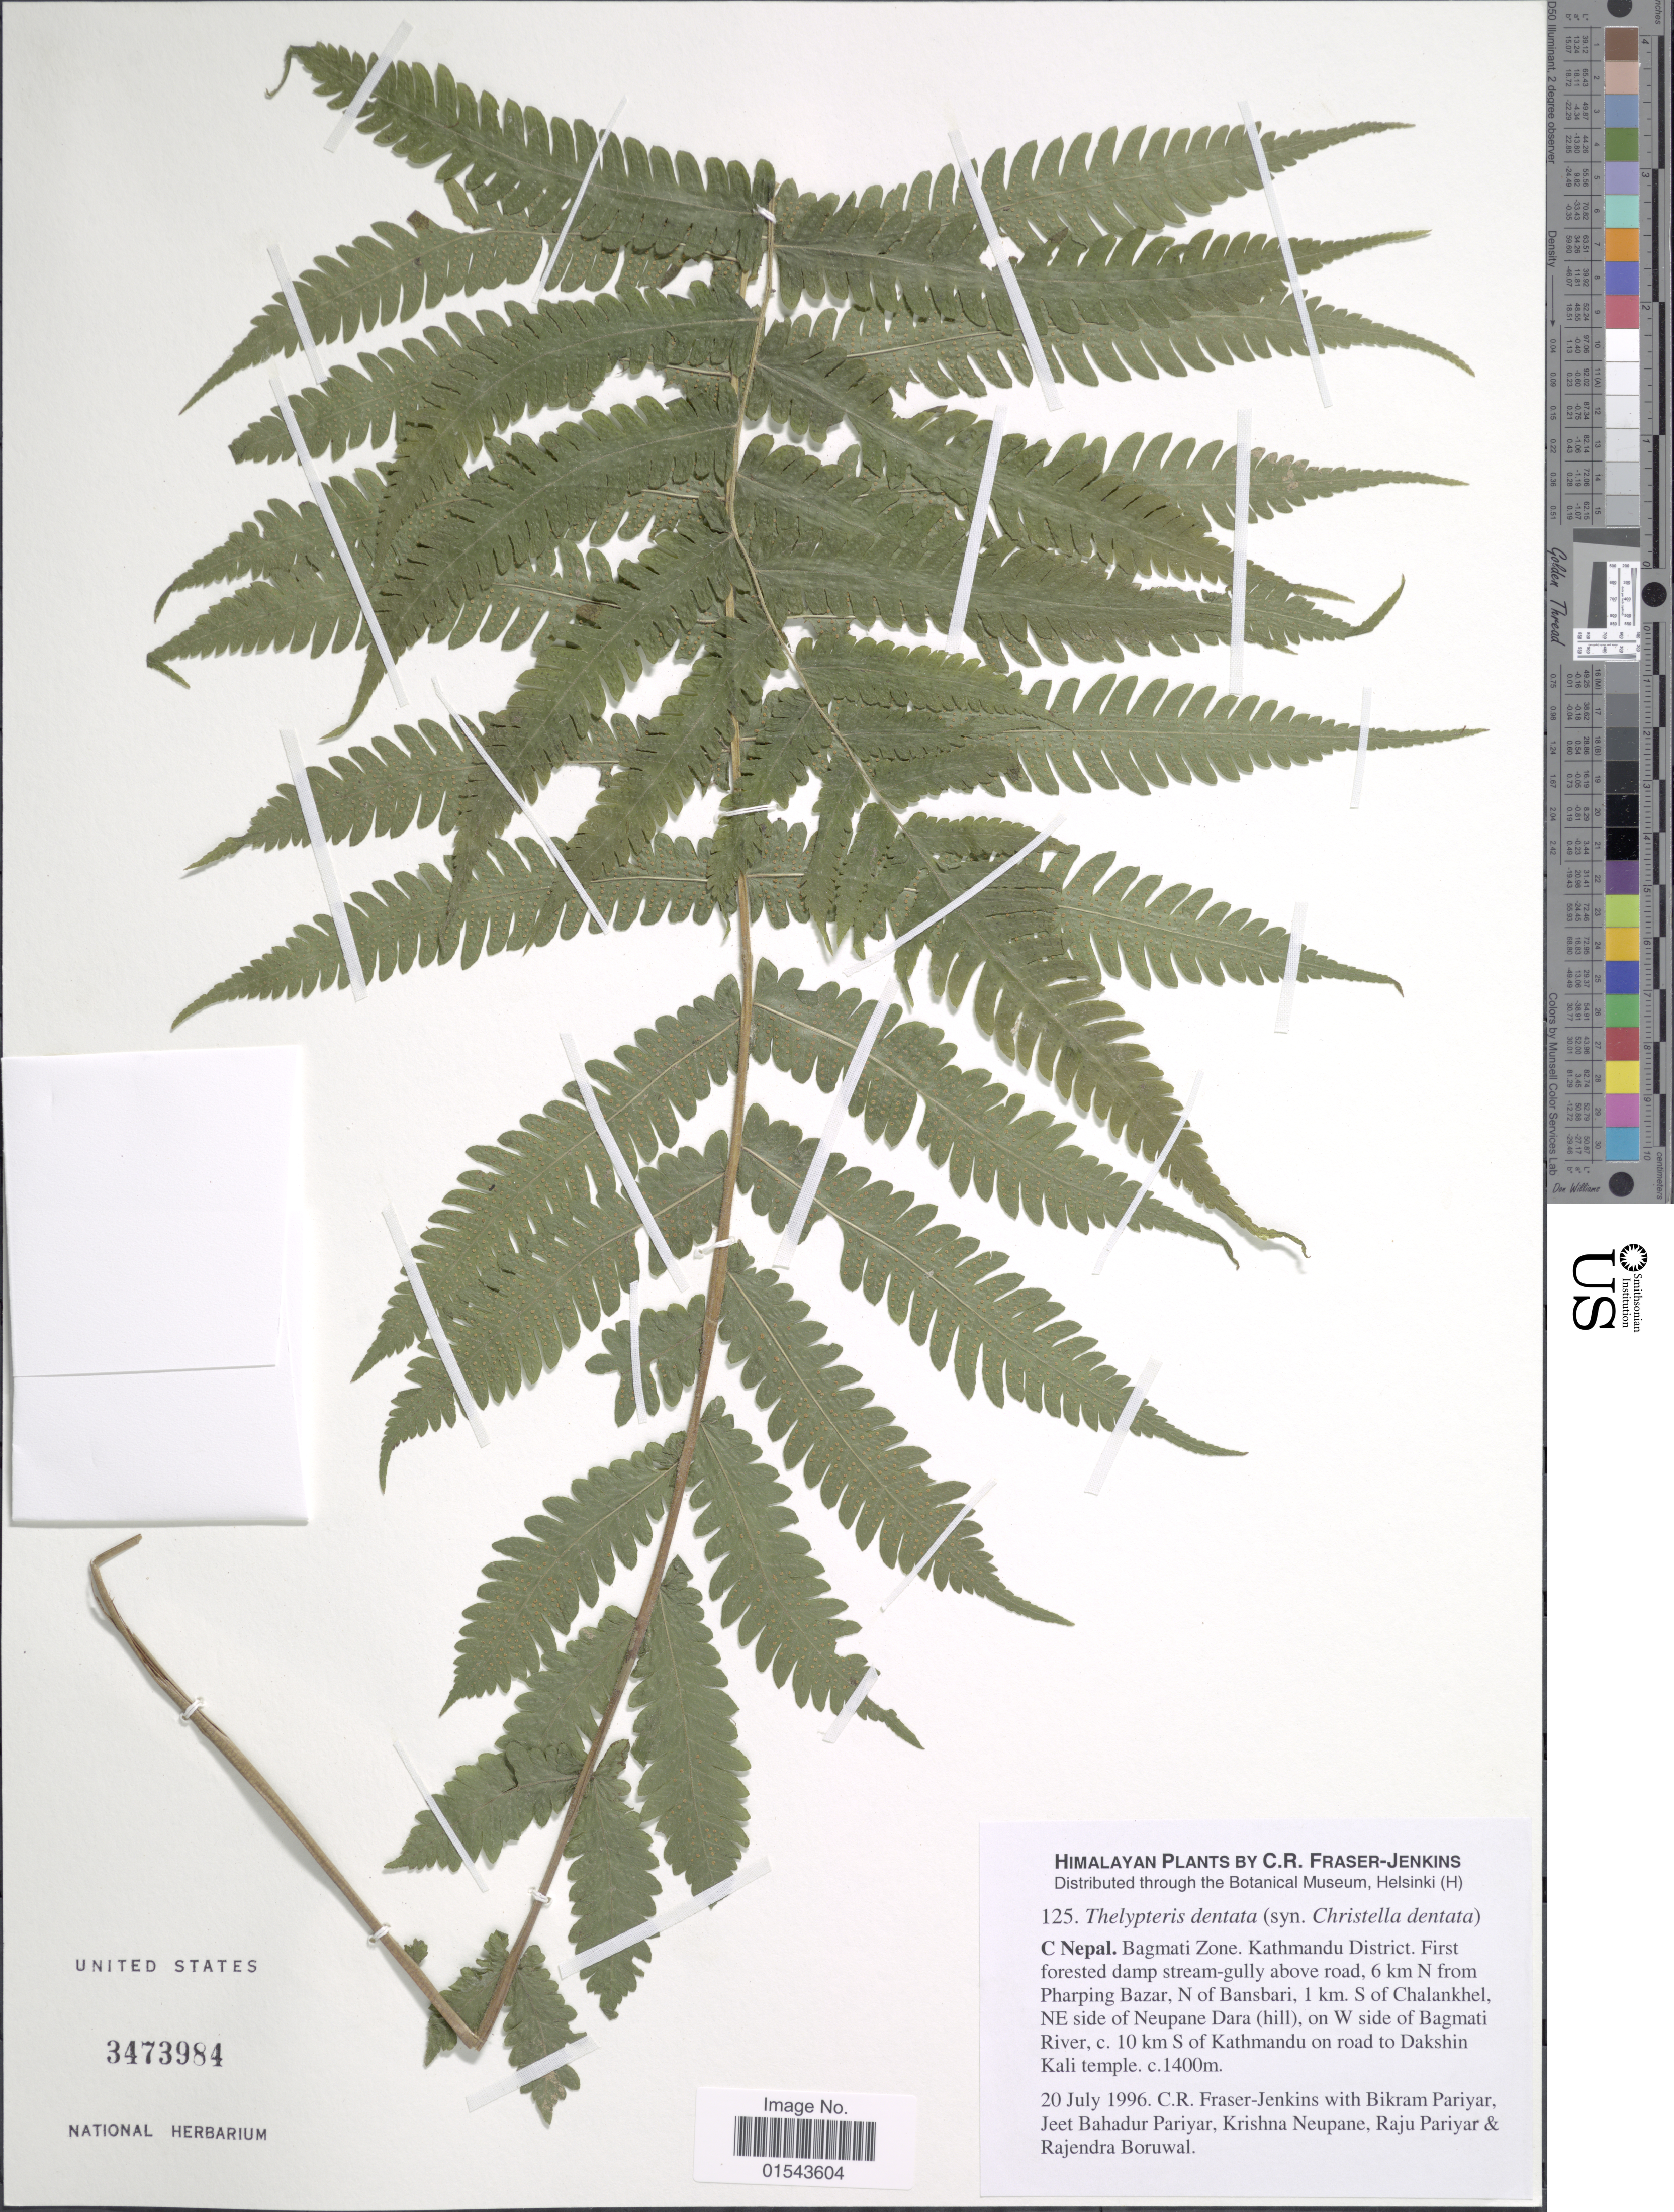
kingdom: Plantae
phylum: Tracheophyta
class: Polypodiopsida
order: Polypodiales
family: Thelypteridaceae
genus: Christella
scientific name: Christella dentata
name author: (Forssk.) Brownsey & Jermy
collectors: C. R. Fraser-Jenkins, B. Pariyar, J. Pariyar, K. Neupane & et al.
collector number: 125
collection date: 1996-07-20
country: Nepal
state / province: Bagmati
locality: Himalaya, C Nepal. Bagmati Zone. Kathmandu District. First foreste damp stream-gully above road, 6 km N from Pharping Bazar, N of Bansbari, 1 km S. of Chalankhel, NE side of Neupane Dara (Hill), on W side of Bagmati RIver, 10 km S of Kathmandu on road to Dakshim Kali temple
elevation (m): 1400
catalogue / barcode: US 3473984